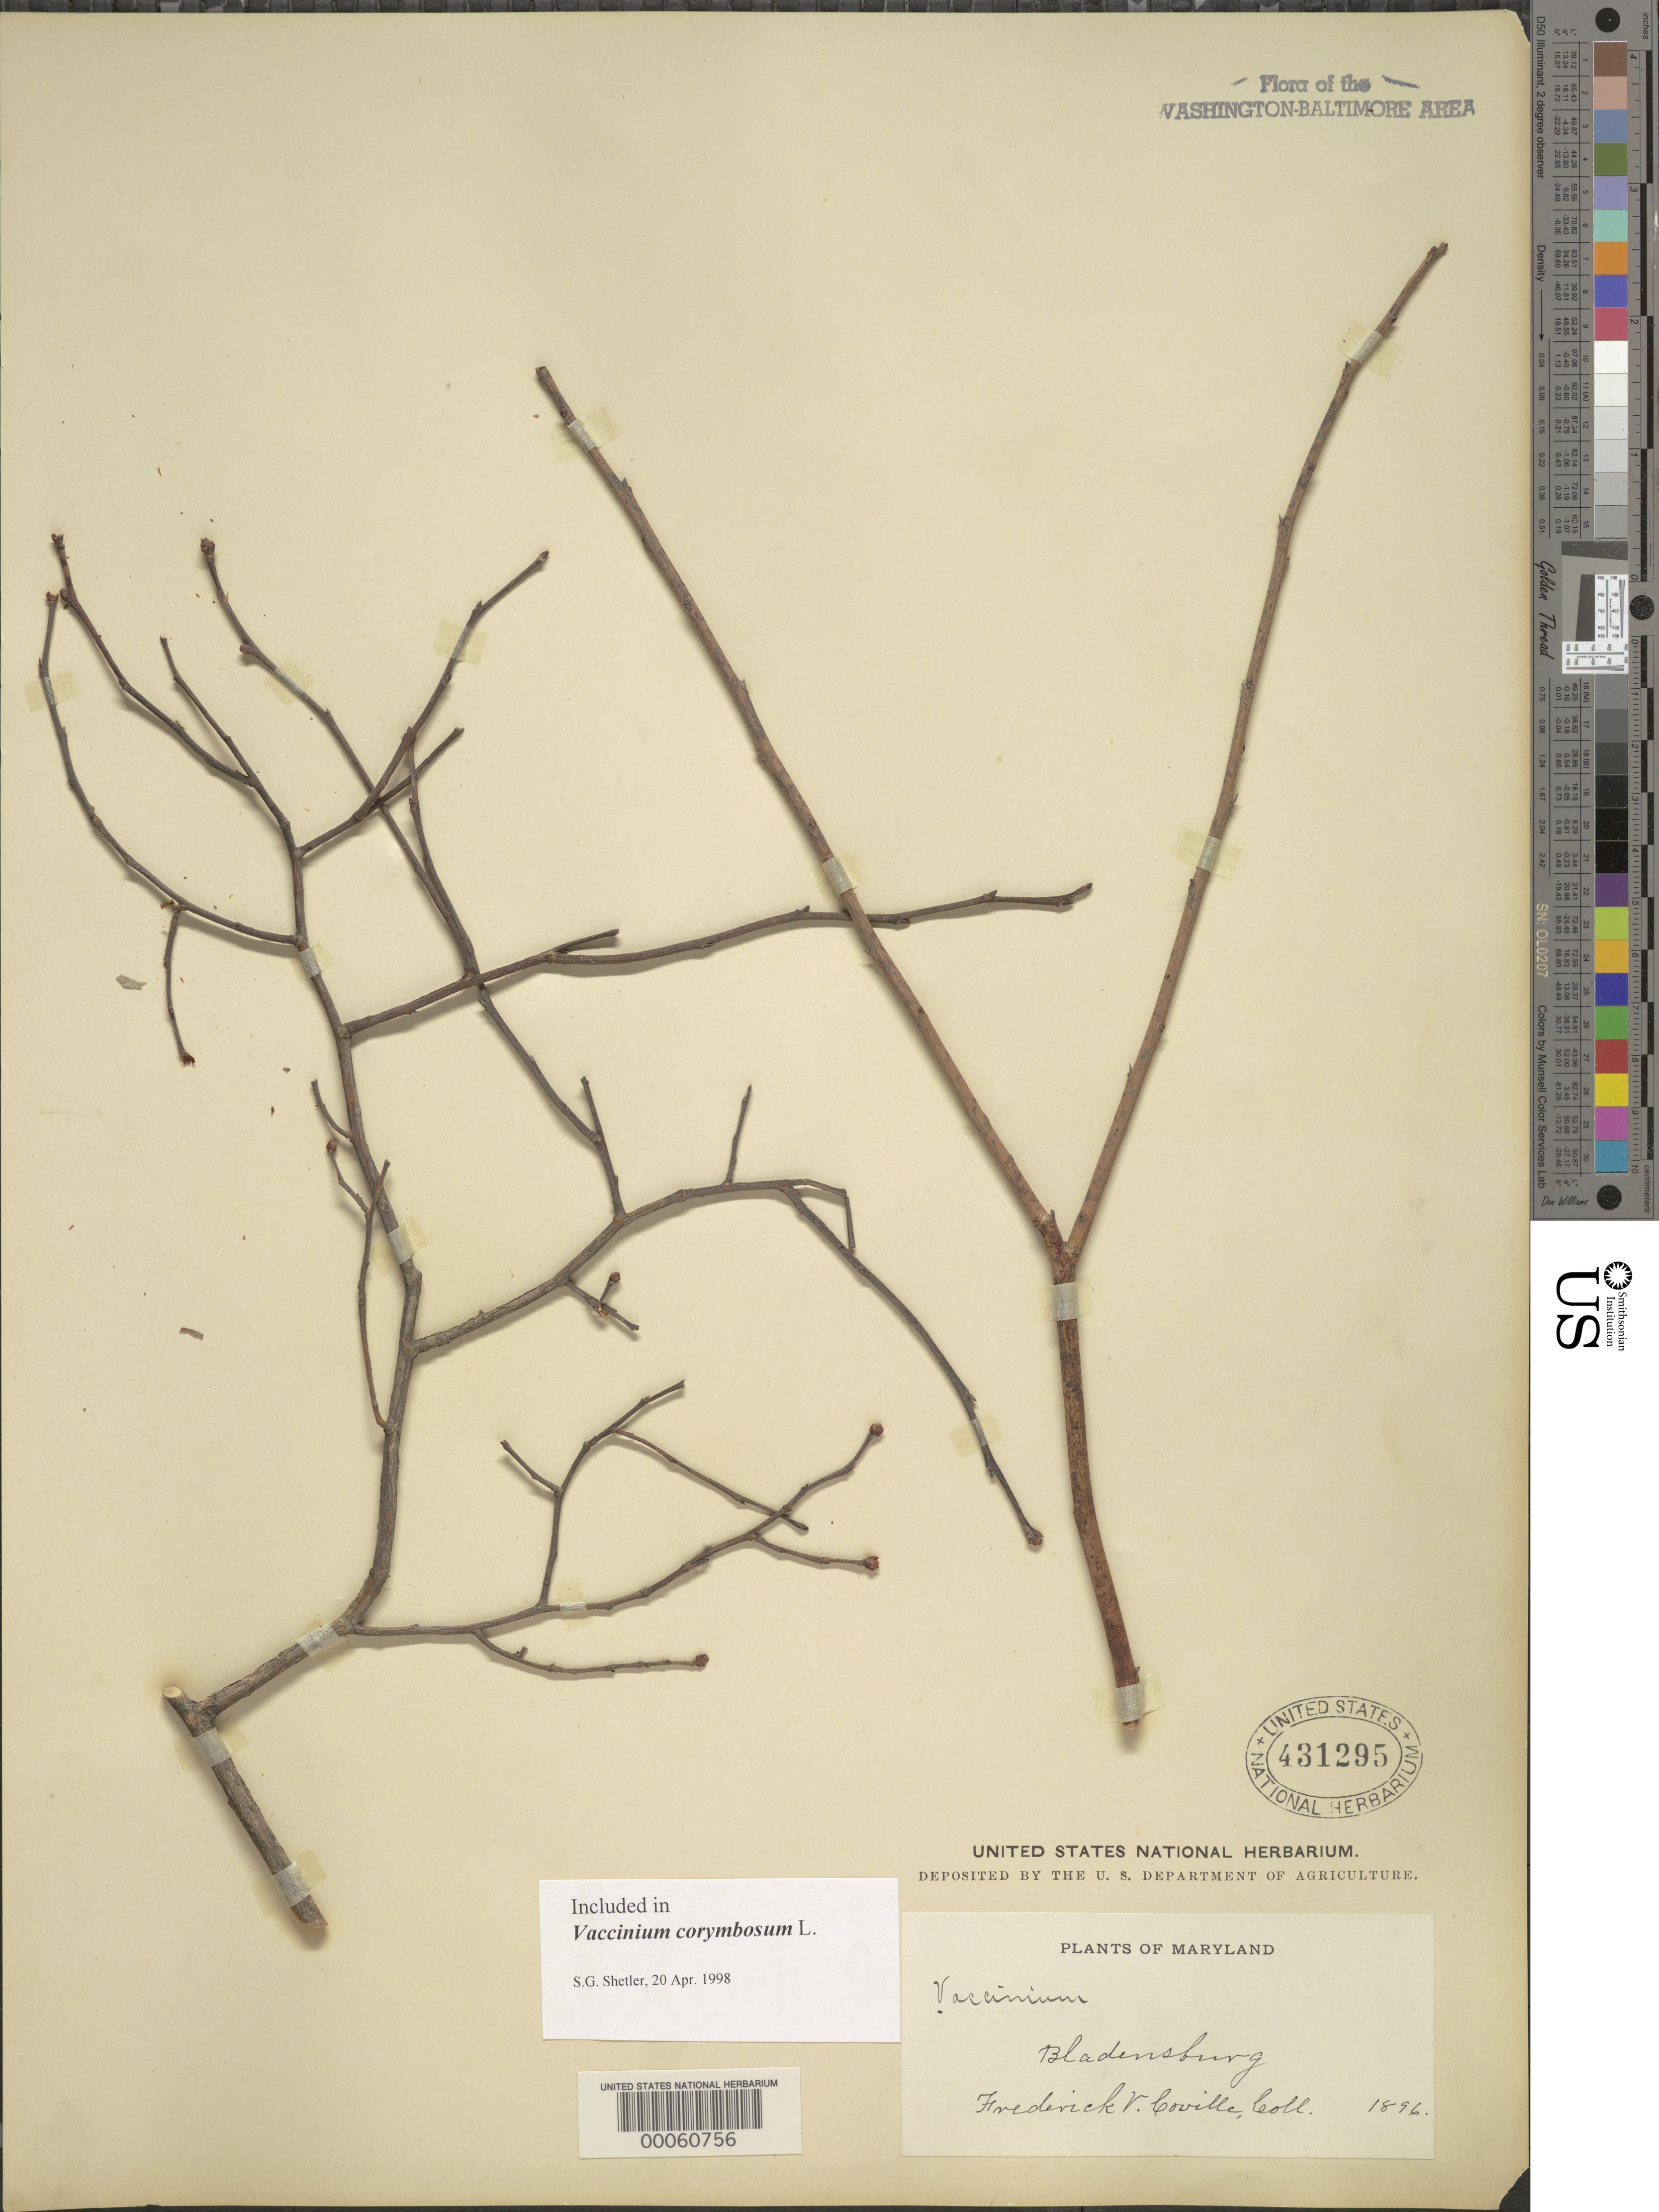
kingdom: Plantae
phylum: Tracheophyta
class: Magnoliopsida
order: Ericales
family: Ericaceae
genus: Vaccinium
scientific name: Vaccinium corymbosum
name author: L.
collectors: F. V. Coville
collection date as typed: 1896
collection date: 1896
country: United States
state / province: Maryland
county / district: Prince George's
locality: Bladensburg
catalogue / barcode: US 431295